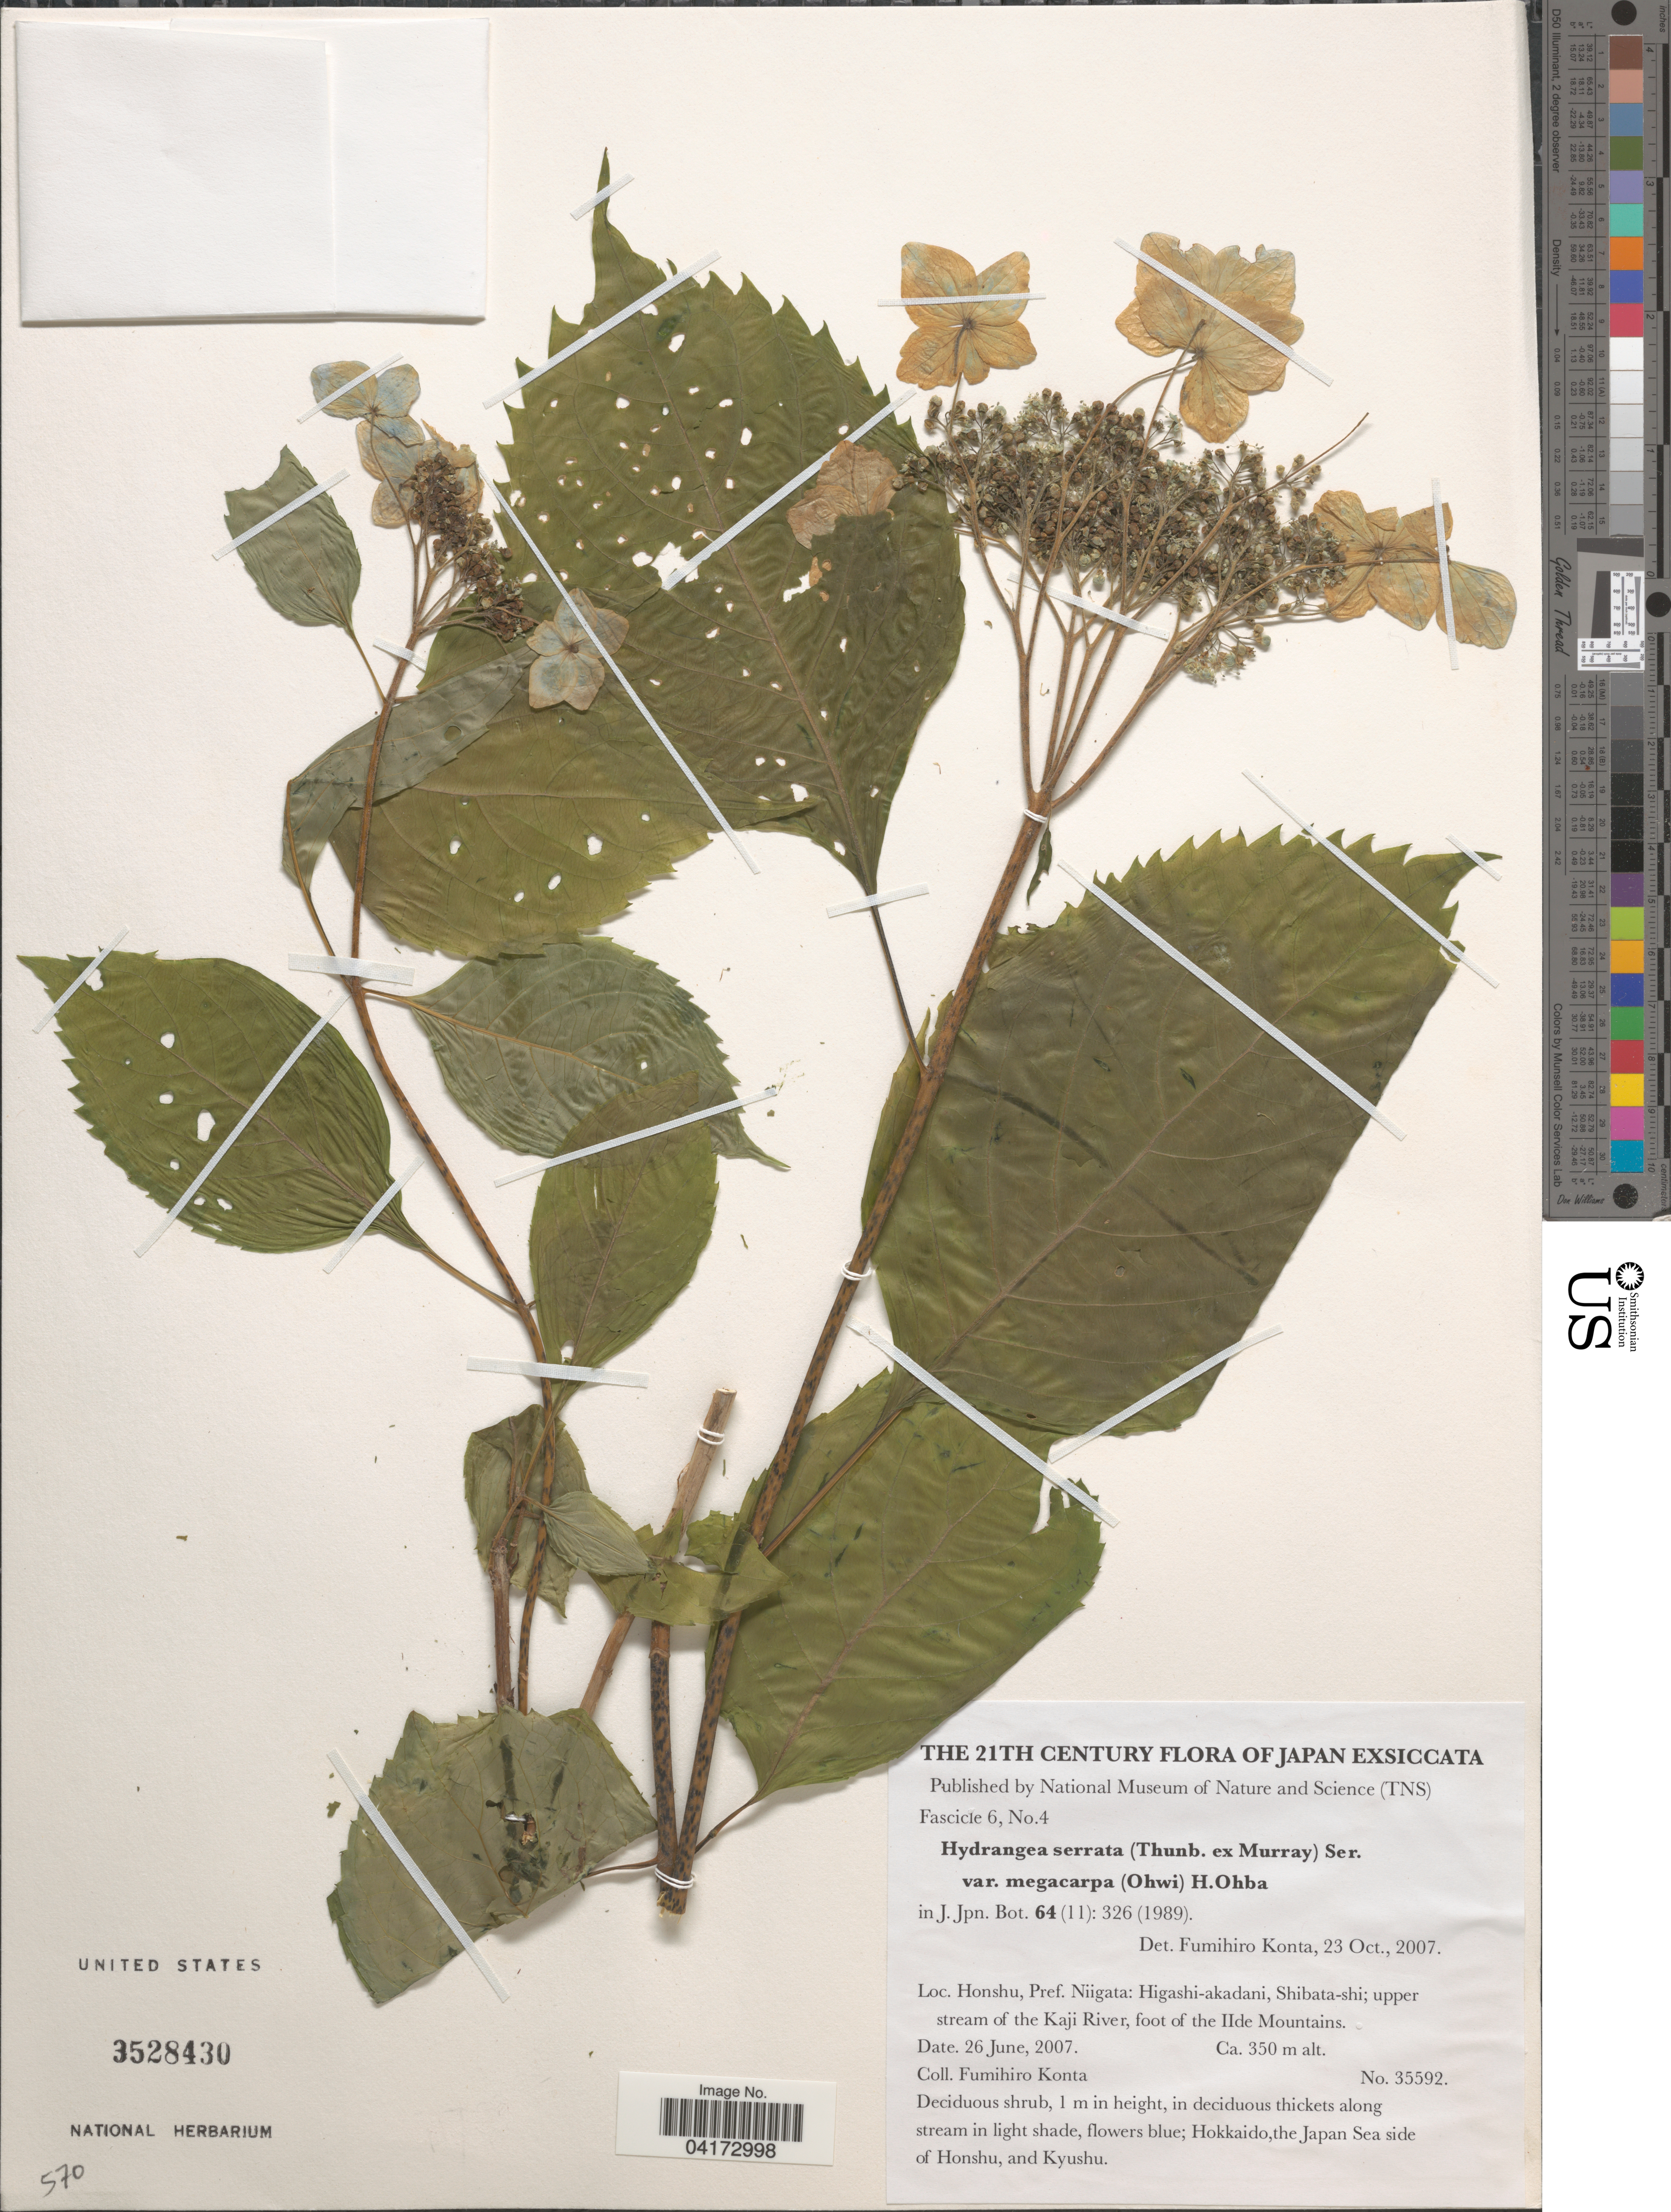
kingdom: Plantae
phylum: Tracheophyta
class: Magnoliopsida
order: Cornales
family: Hydrangeaceae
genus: Hydrangea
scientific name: Hydrangea serrata var. megacarpa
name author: (Ohwi) H. Ohba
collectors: F. Konta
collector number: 35592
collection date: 2007-06-26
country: Japan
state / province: Niigata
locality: Honshu, Pref. Niigata: Higashi-akadani, Shibata-shi; upper stream of the Kaji River, foot of the IIde Mountains. Hokkaido,the Japan Sea side of Honshu, and Kyushu.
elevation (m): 350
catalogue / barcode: US 3528430